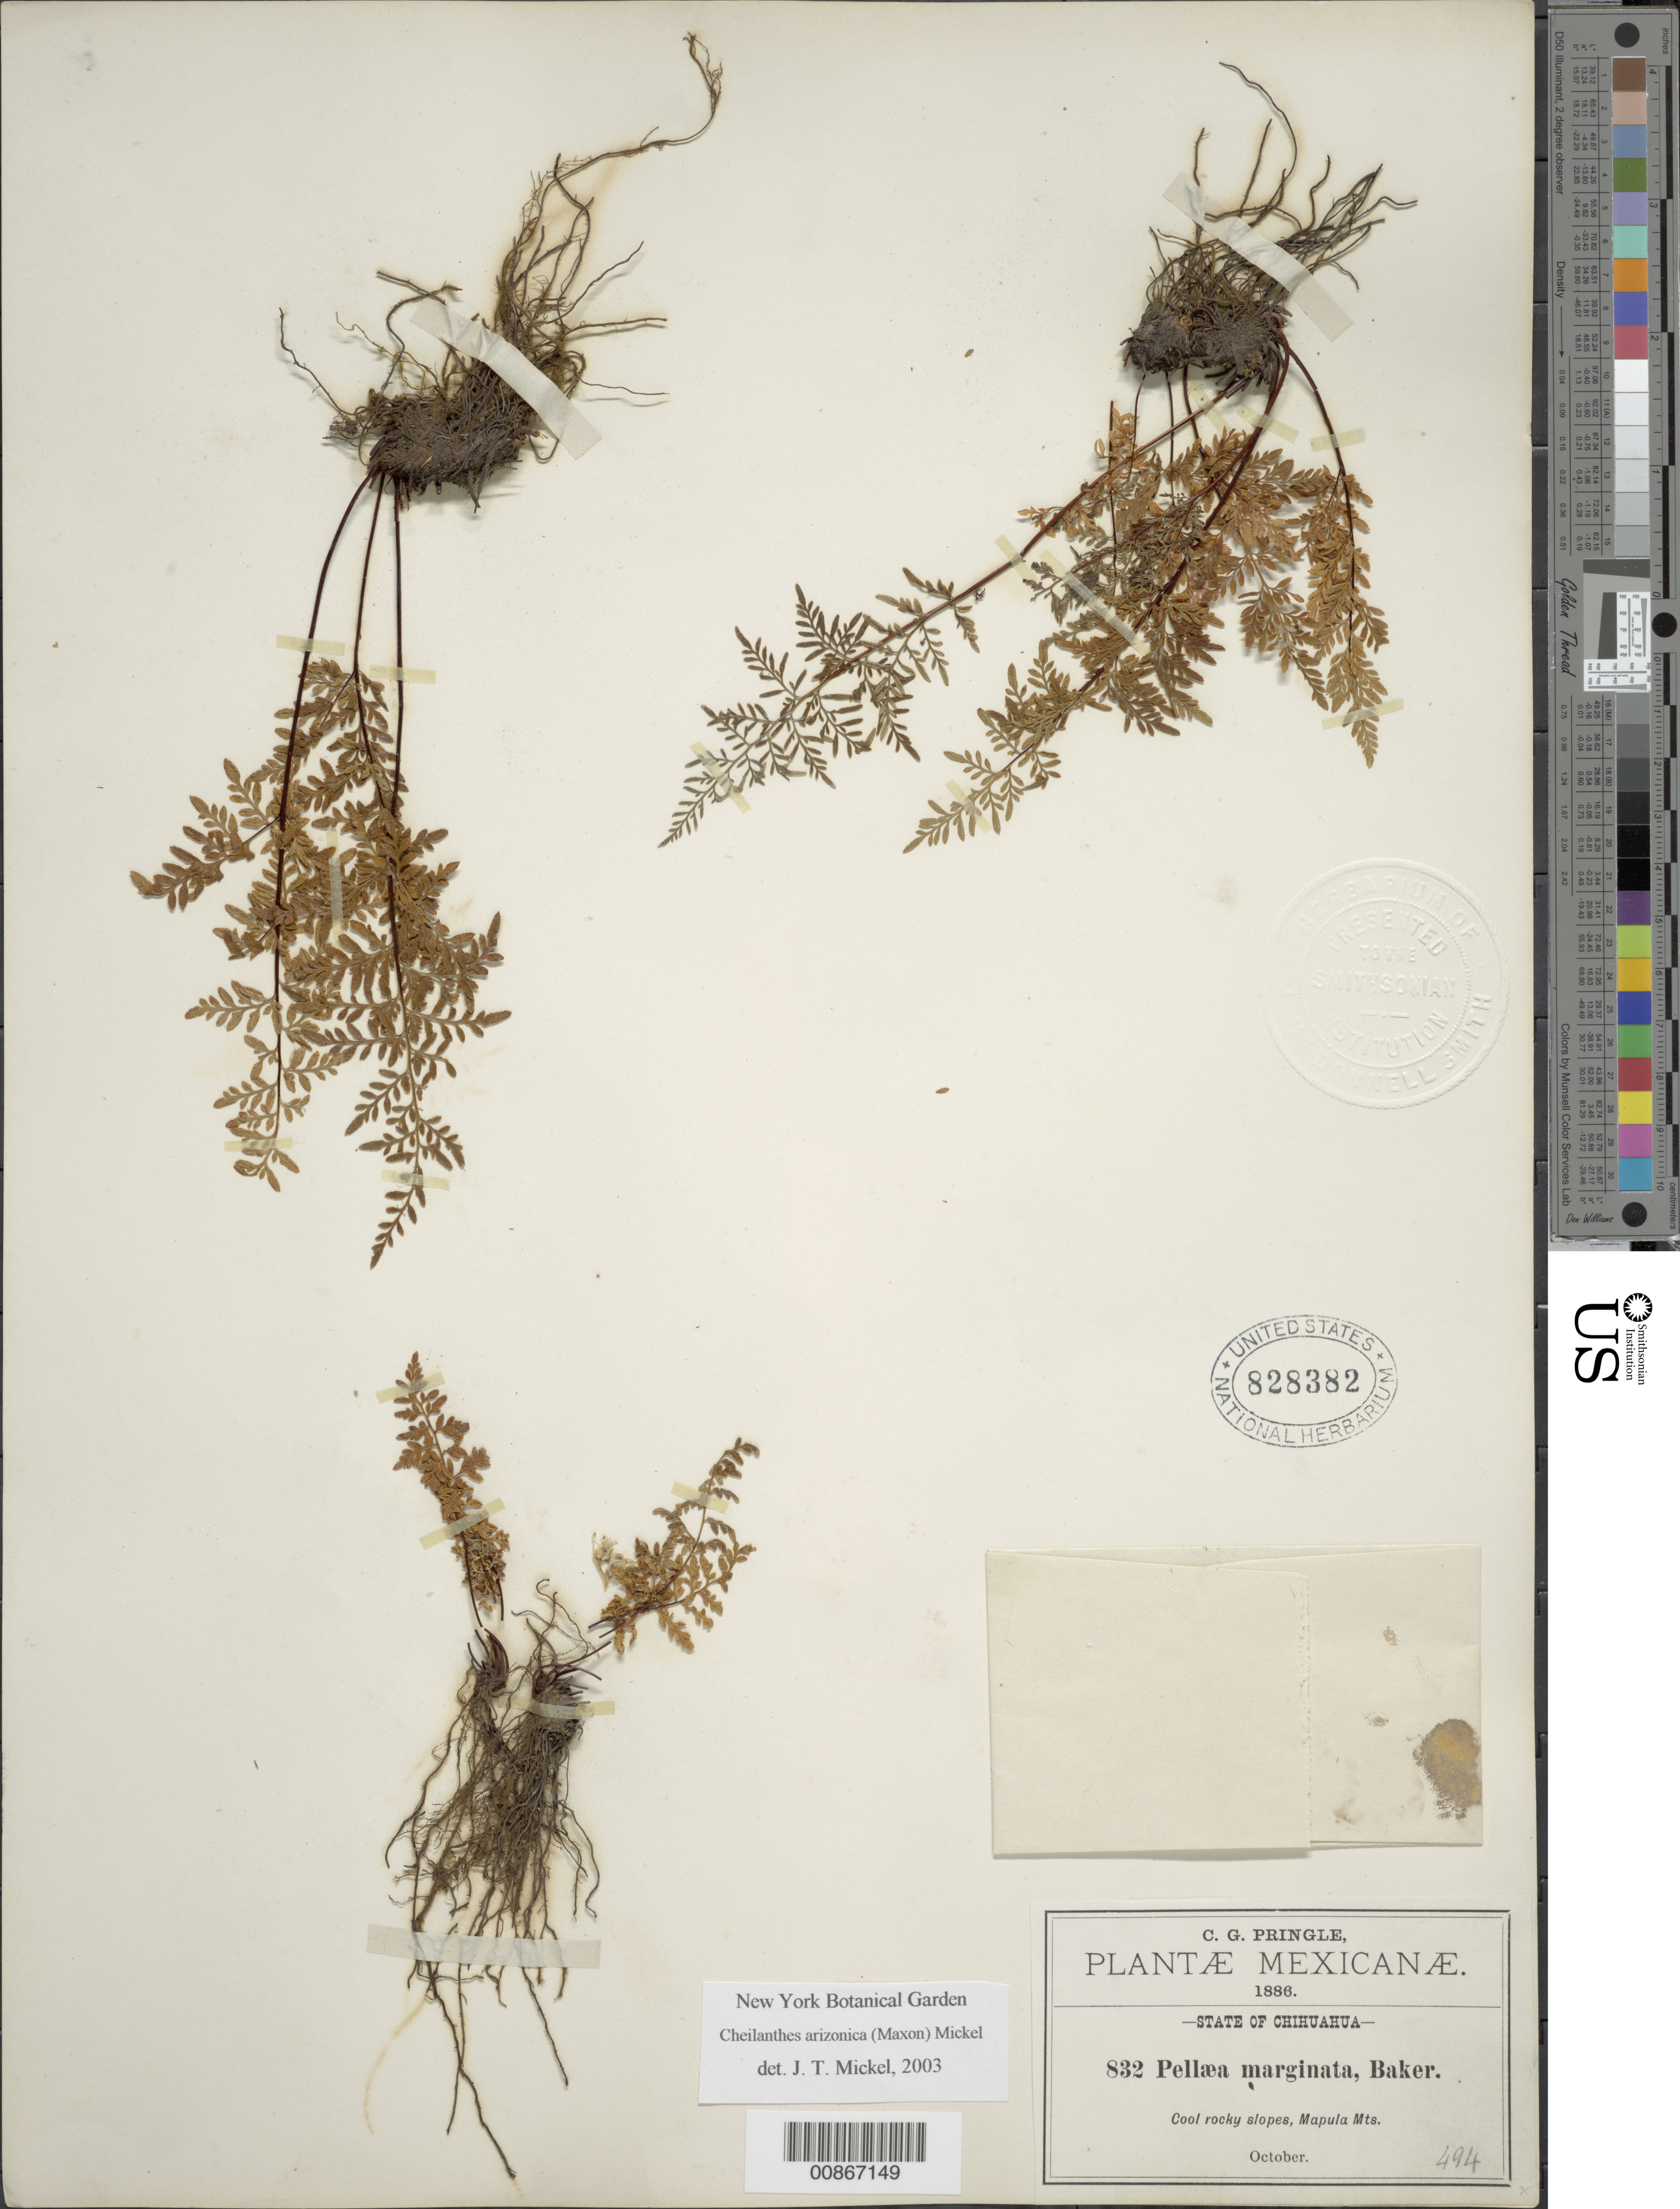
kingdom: Plantae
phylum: Tracheophyta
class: Polypodiopsida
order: Polypodiales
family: Pteridaceae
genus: Gaga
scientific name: Gaga arizonica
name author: (Maxon) Fay W. Li & Windham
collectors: C. G. Pringle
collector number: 832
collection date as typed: Oct 1886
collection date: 1886-10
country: Mexico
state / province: Chihuahua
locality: Mapula Mts., Chihuahua.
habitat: Cool rocky slopes.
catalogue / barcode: US 828382